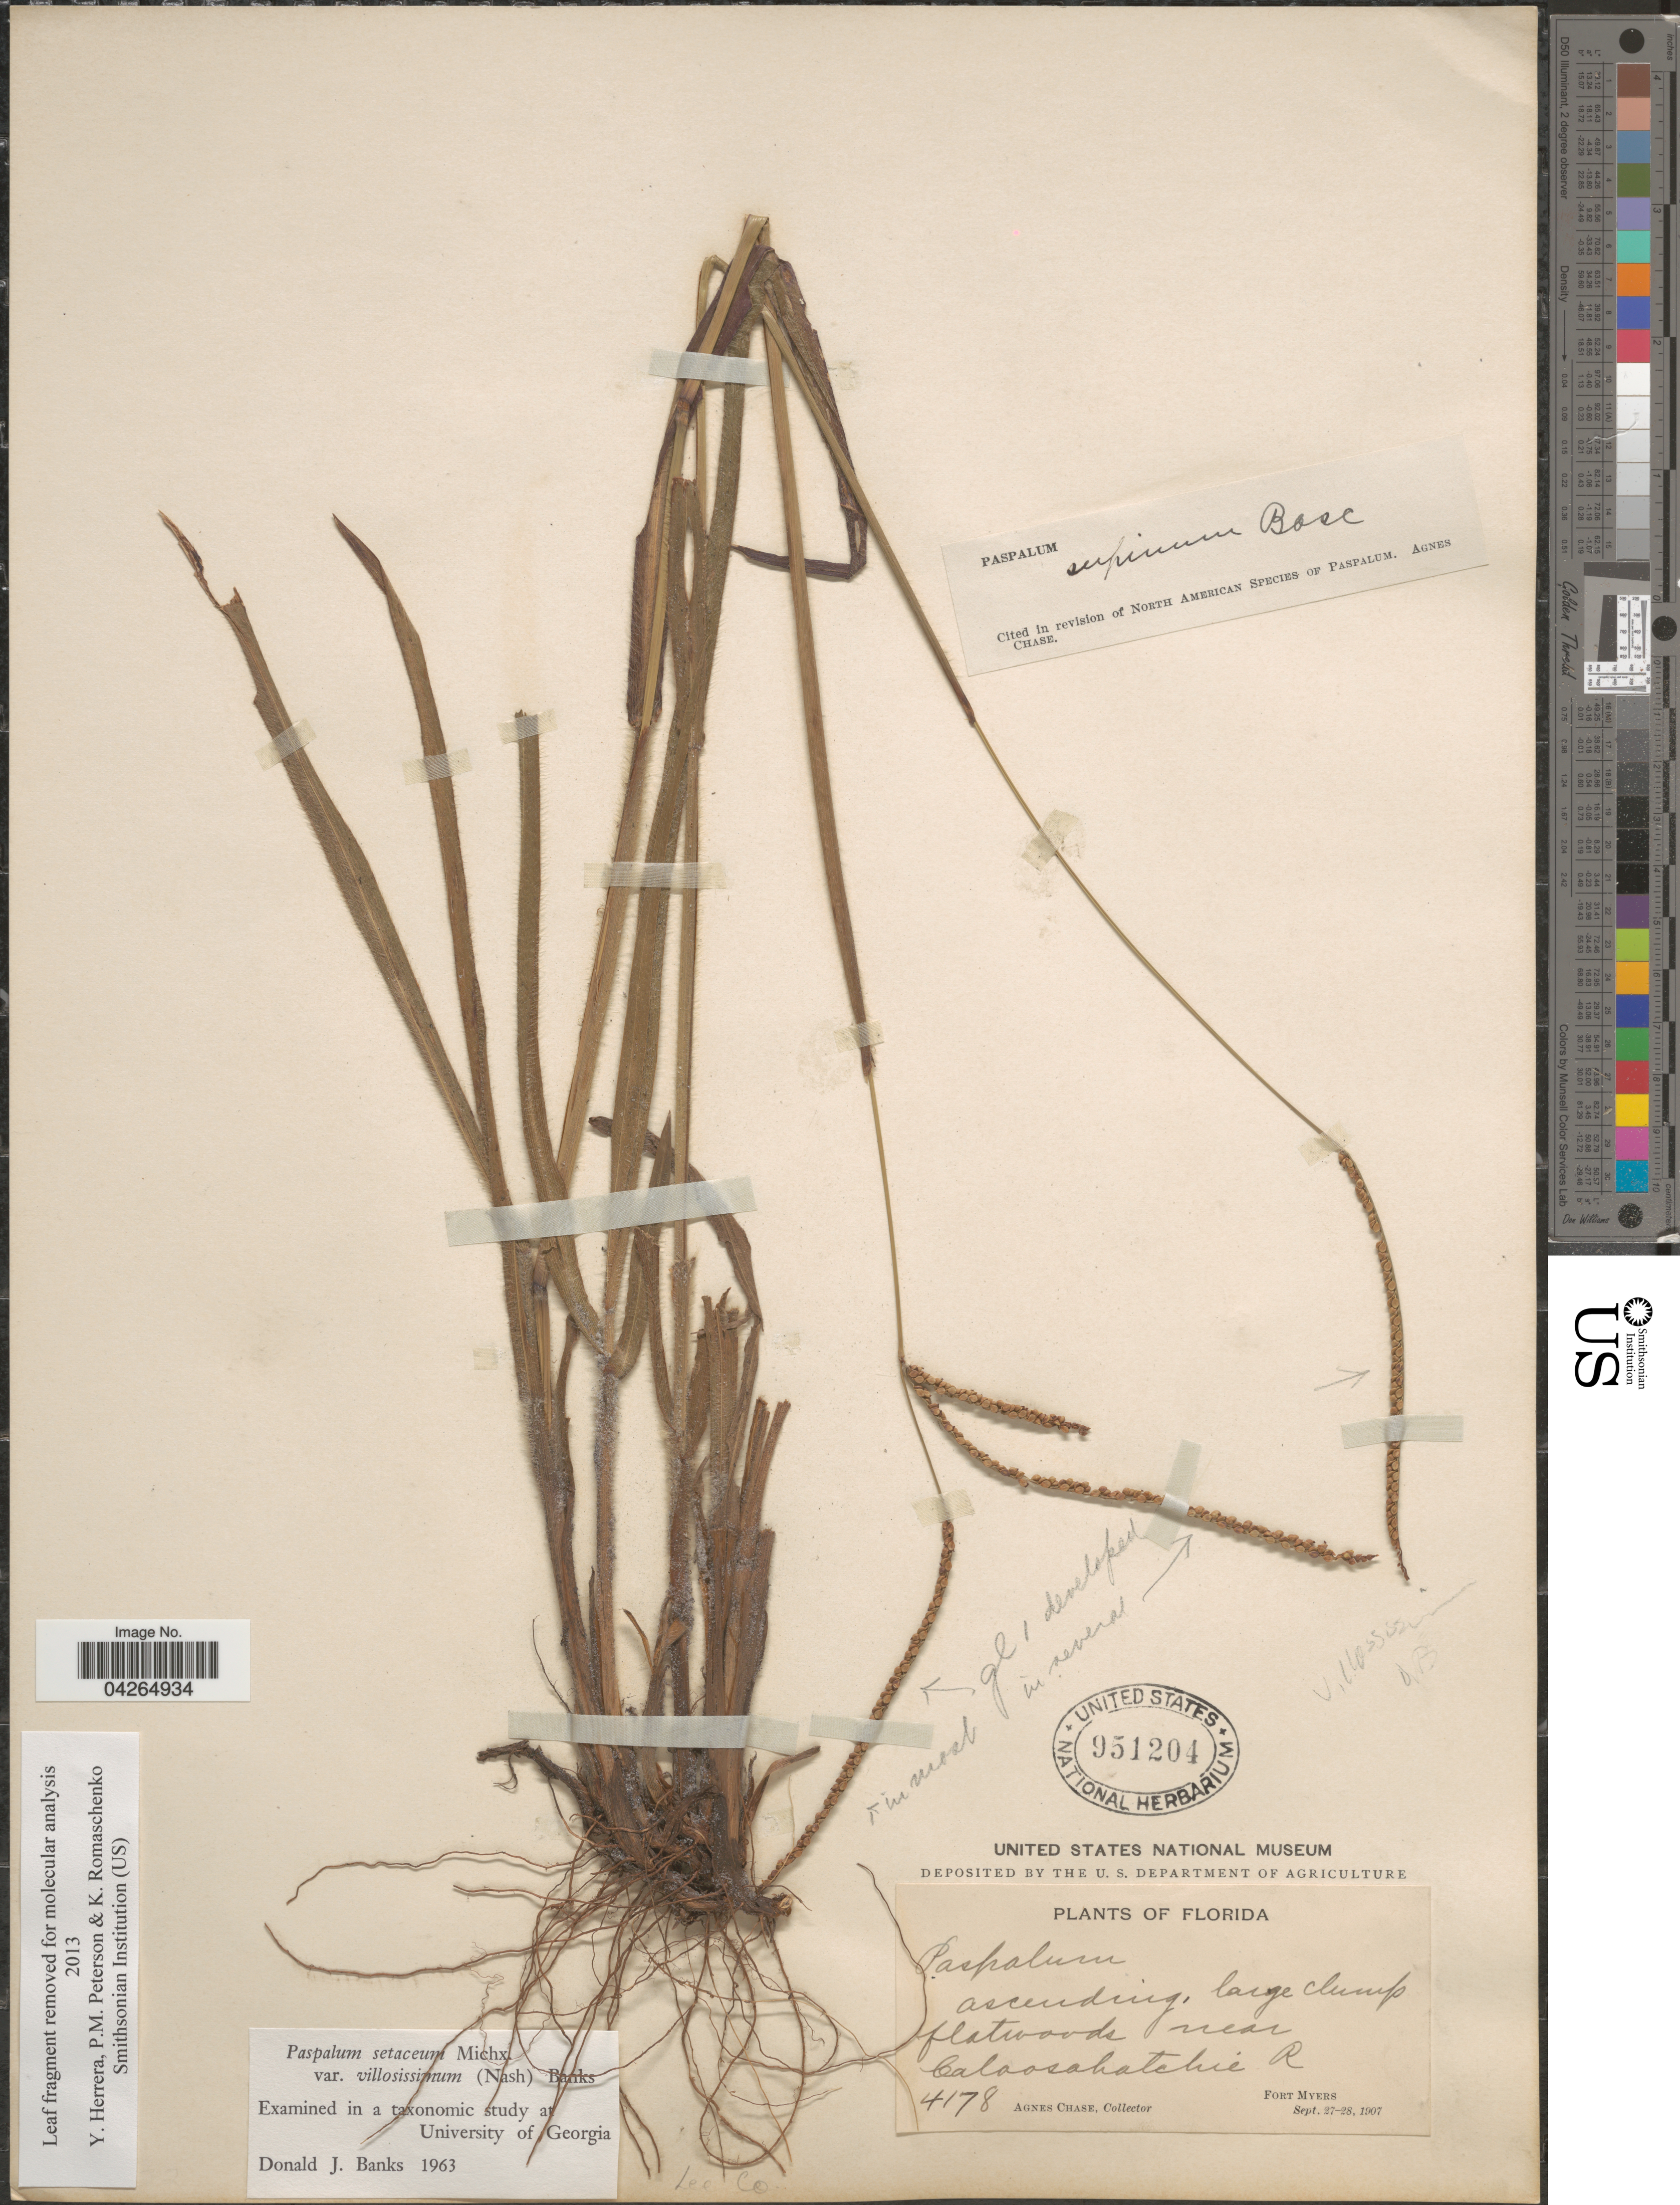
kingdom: Plantae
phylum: Tracheophyta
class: Liliopsida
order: Poales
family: Poaceae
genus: Paspalum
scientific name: Paspalum setaceum var. villosissimum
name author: (Nash) Banks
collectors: A. Chase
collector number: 4178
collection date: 1907-09-27/1907-09-28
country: United States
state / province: Florida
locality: Caloosahatchie R. Fort Myers. Lee Co,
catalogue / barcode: US 951204